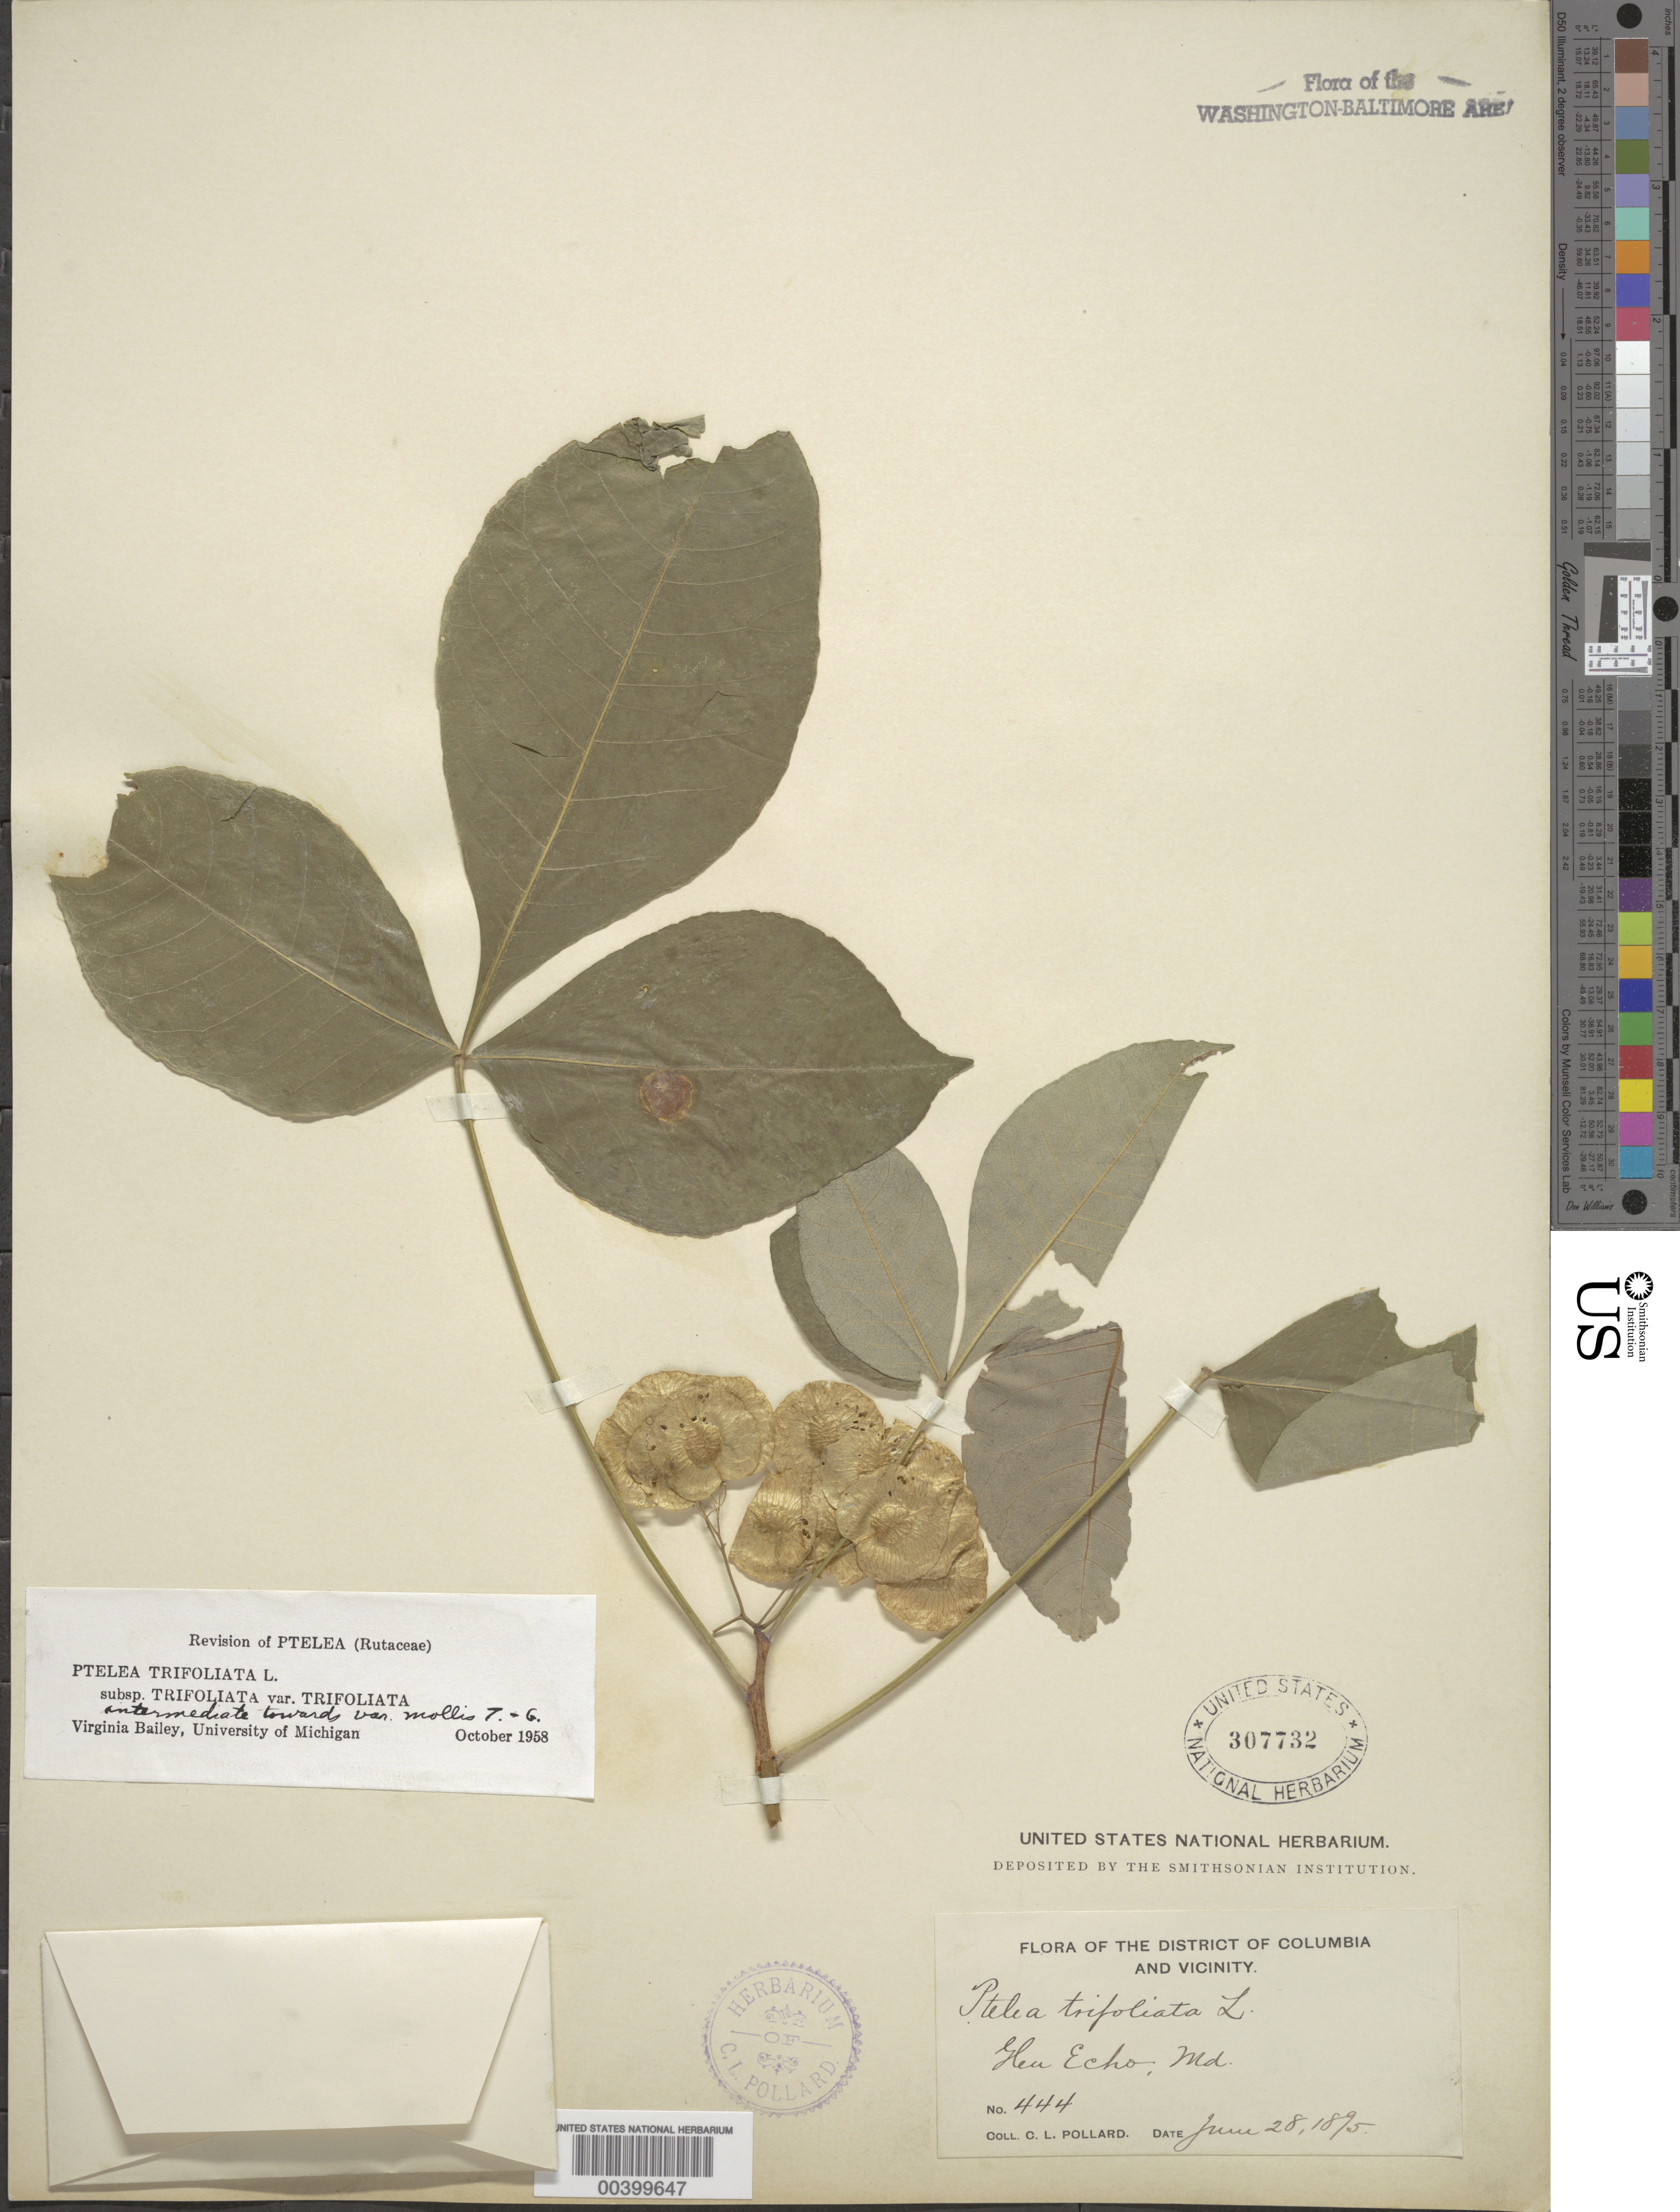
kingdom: Plantae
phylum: Tracheophyta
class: Magnoliopsida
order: Sapindales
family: Rutaceae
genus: Ptelea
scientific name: Ptelea trifoliata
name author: L.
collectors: C. L. Pollard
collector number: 444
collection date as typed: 28 Jun 1895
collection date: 1895-06-28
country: United States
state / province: Maryland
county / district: Montgomery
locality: Glen Echo C. & O. Canal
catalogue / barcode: US 307732